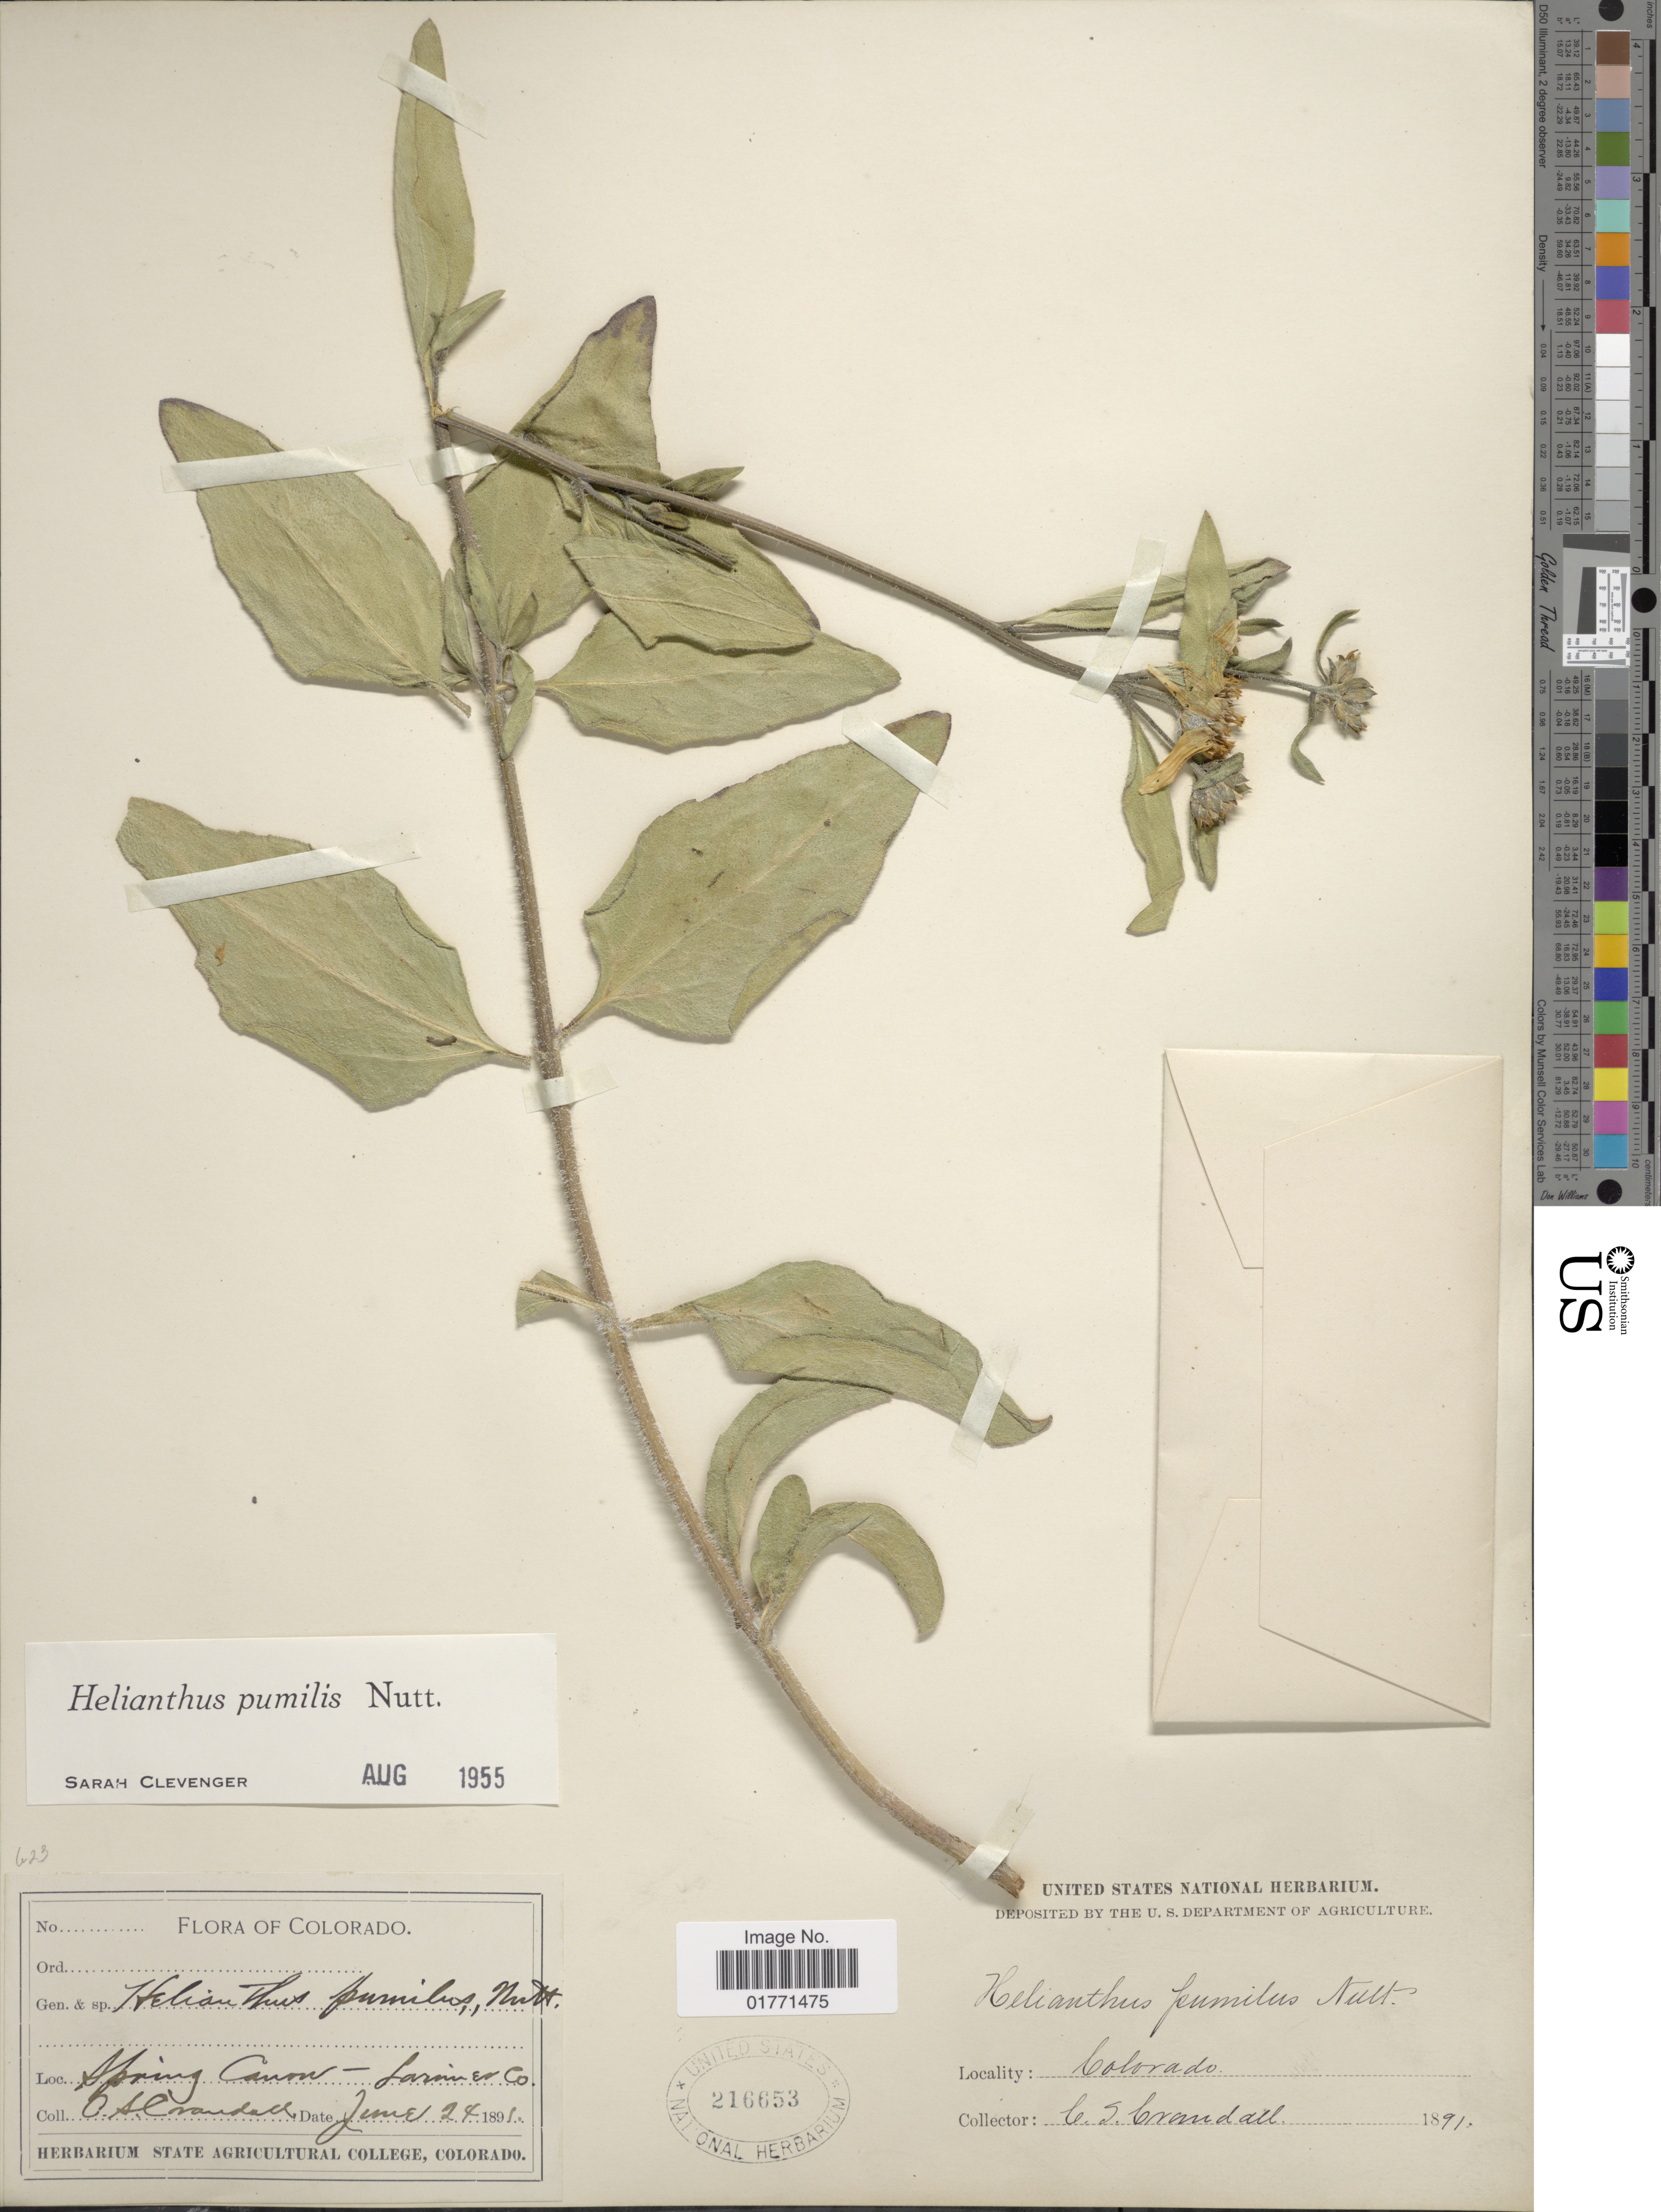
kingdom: Plantae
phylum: Tracheophyta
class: Magnoliopsida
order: Asterales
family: Asteraceae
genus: Helianthus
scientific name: Helianthus pumilis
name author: Nutt.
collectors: C. Alexander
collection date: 1891-06-24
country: United States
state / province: Colorado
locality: Spring Canon - Larimer Co.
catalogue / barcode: US 216653